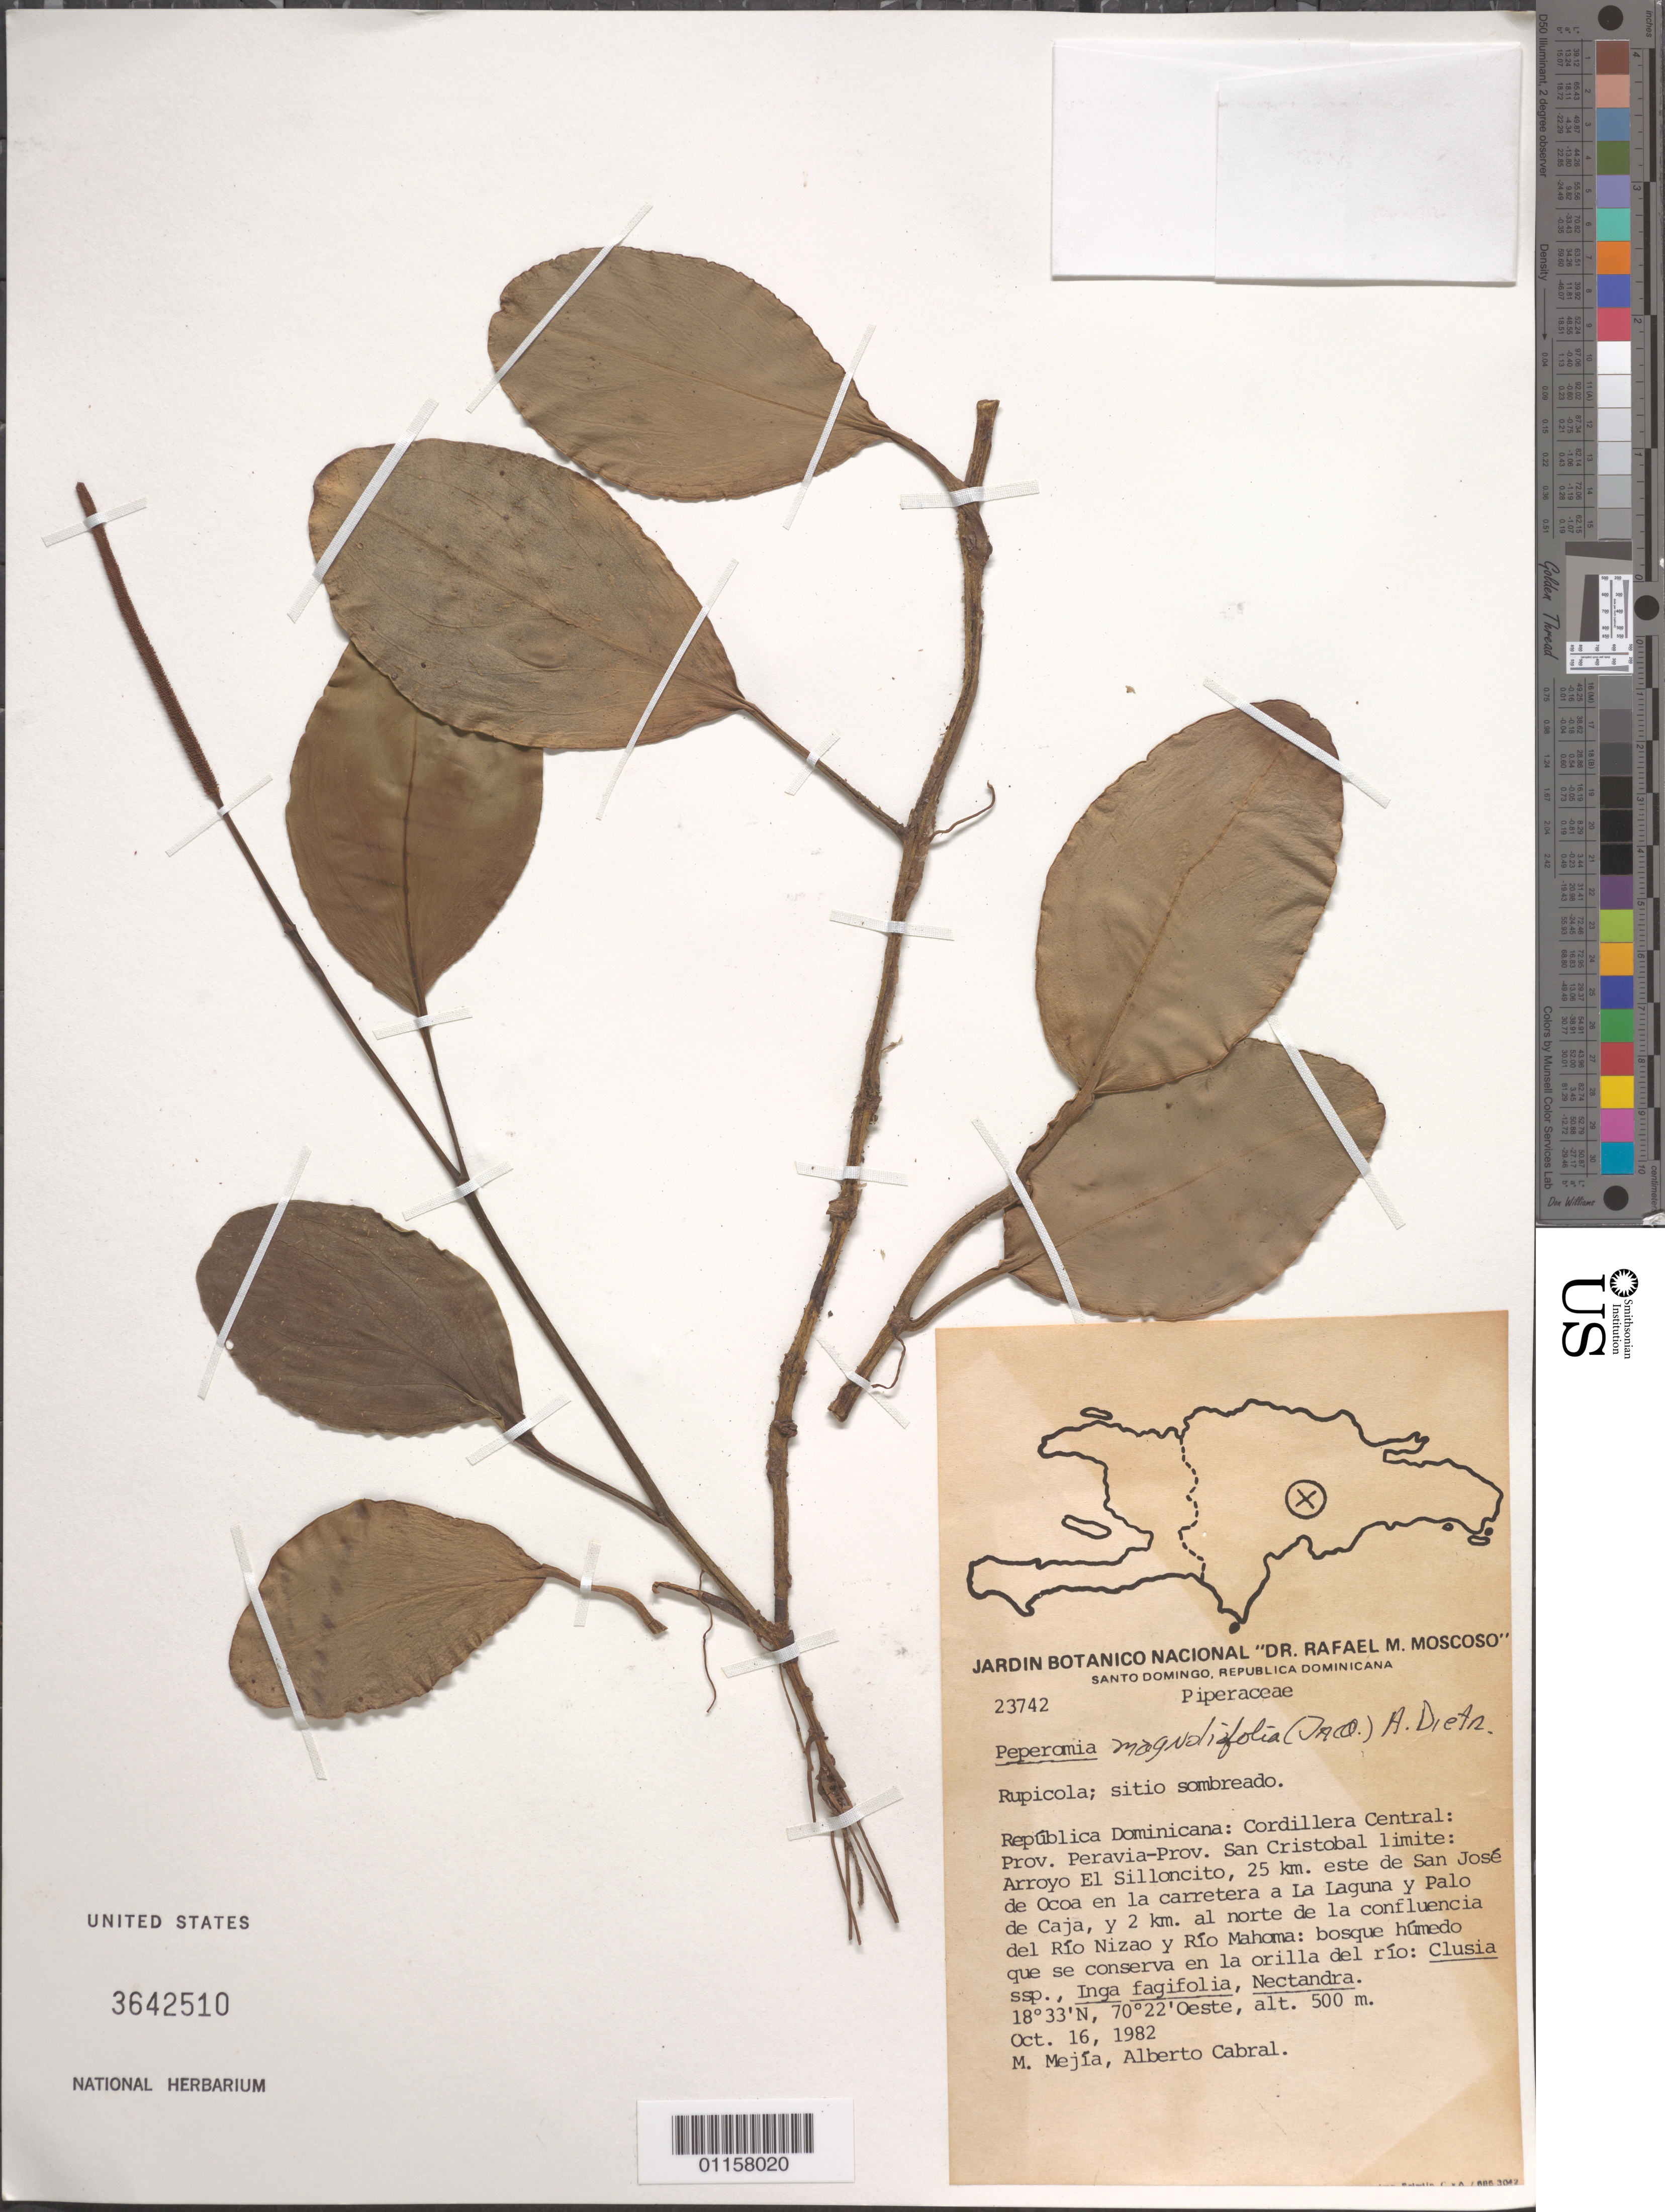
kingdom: Plantae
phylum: Tracheophyta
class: Magnoliopsida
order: Piperales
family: Piperaceae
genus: Peperomia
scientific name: Peperomia magnoliifolia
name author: (Jacq.) A. Dietr.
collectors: M. Mejia & A. Cabral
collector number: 23742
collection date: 1982-10-16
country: Dominican Republic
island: Hispaniola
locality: Prov. Peravia-Prov. San Cristobal limite. Arroyo El Silloncito, 25 km este de San José de Ocoa en la carretera a La Laguna y Palo de Caja, y 2 km al norte de la confluencia del Río Nizao y Río Mahoma.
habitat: Bosque húmedo que se conserva en la orilla del río: Clusia ssp., Inga fagifolia, Nectandra.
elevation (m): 500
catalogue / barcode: US 3642510